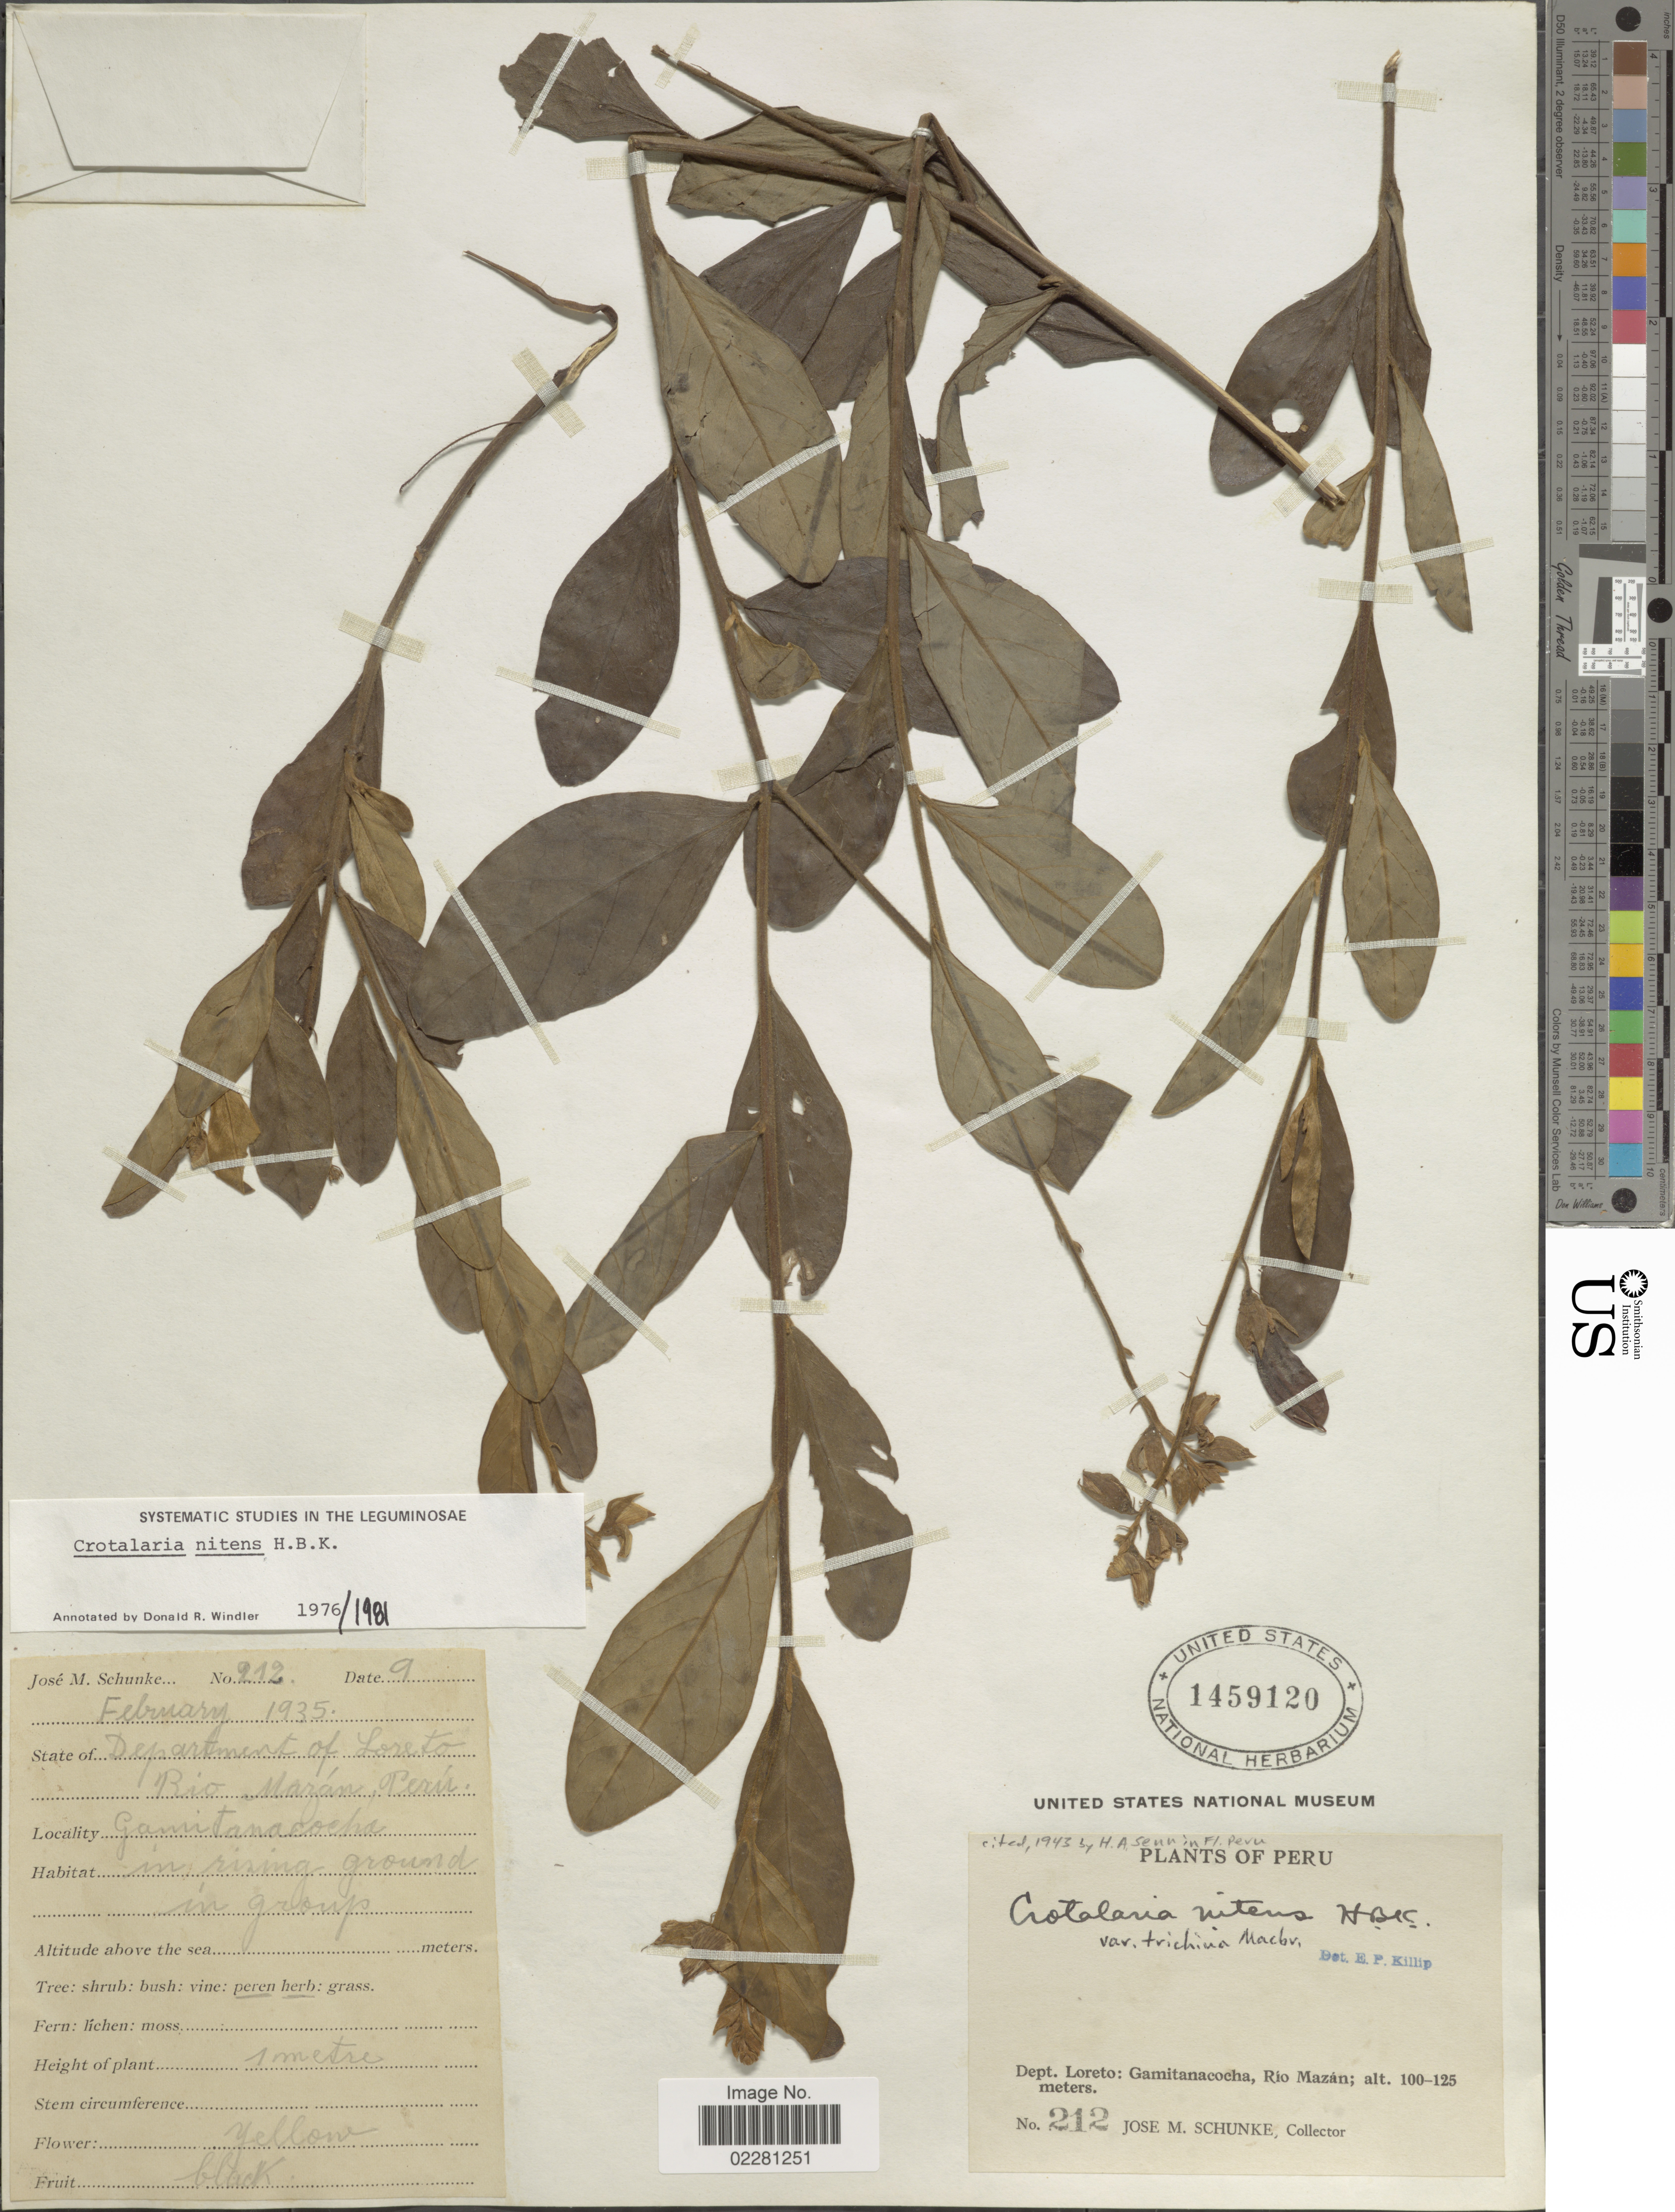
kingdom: Plantae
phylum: Tracheophyta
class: Magnoliopsida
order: Fabales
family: Fabaceae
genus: Crotalaria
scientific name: Crotalaria nitens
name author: Kunth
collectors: J. M. Schunke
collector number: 212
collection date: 1935-02-09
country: Peru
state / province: Loreto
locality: Gamitanacocha, Rio Mazan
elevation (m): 100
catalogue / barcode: US 1459120